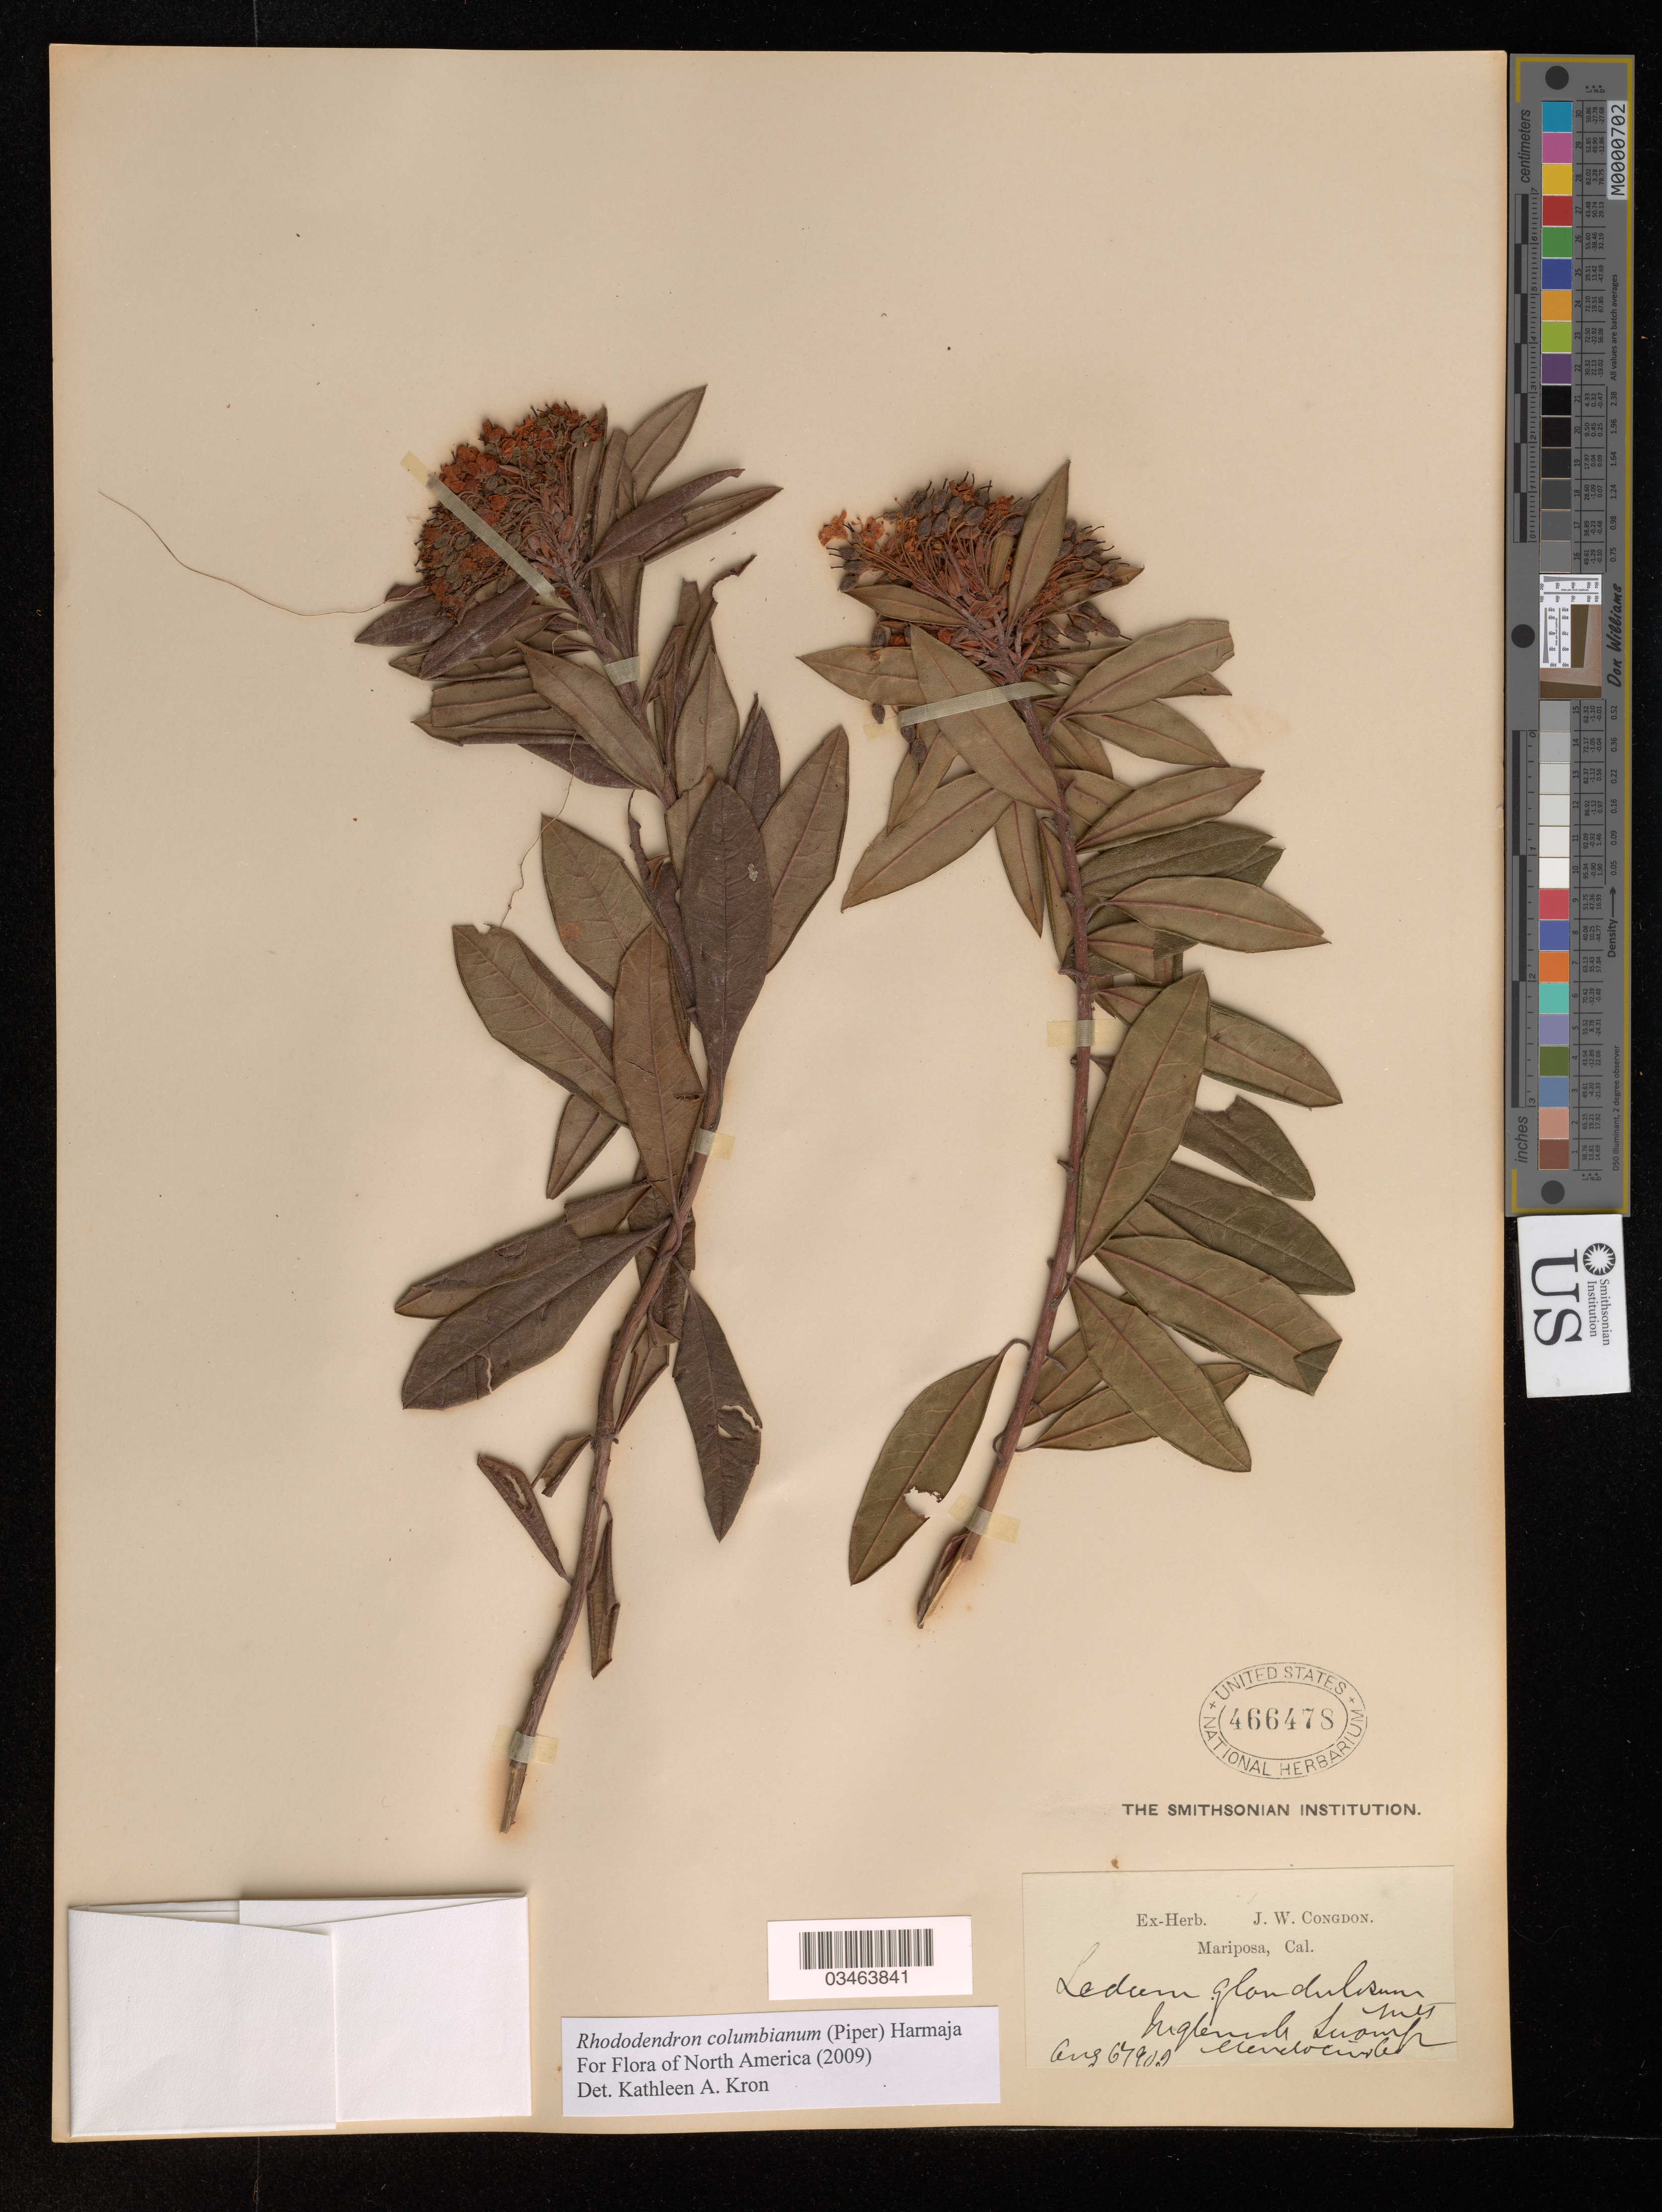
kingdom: Plantae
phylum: Tracheophyta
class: Magnoliopsida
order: Ericales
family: Ericaceae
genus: Rhododendron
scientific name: Rhododendron columbianum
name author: (Piper) Harmaja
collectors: ex herb. J. W. Congdon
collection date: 1967-08-02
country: United States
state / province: California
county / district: Mendocino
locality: Inglench* Swamp. Mendocino* Co.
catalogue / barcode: US 466478